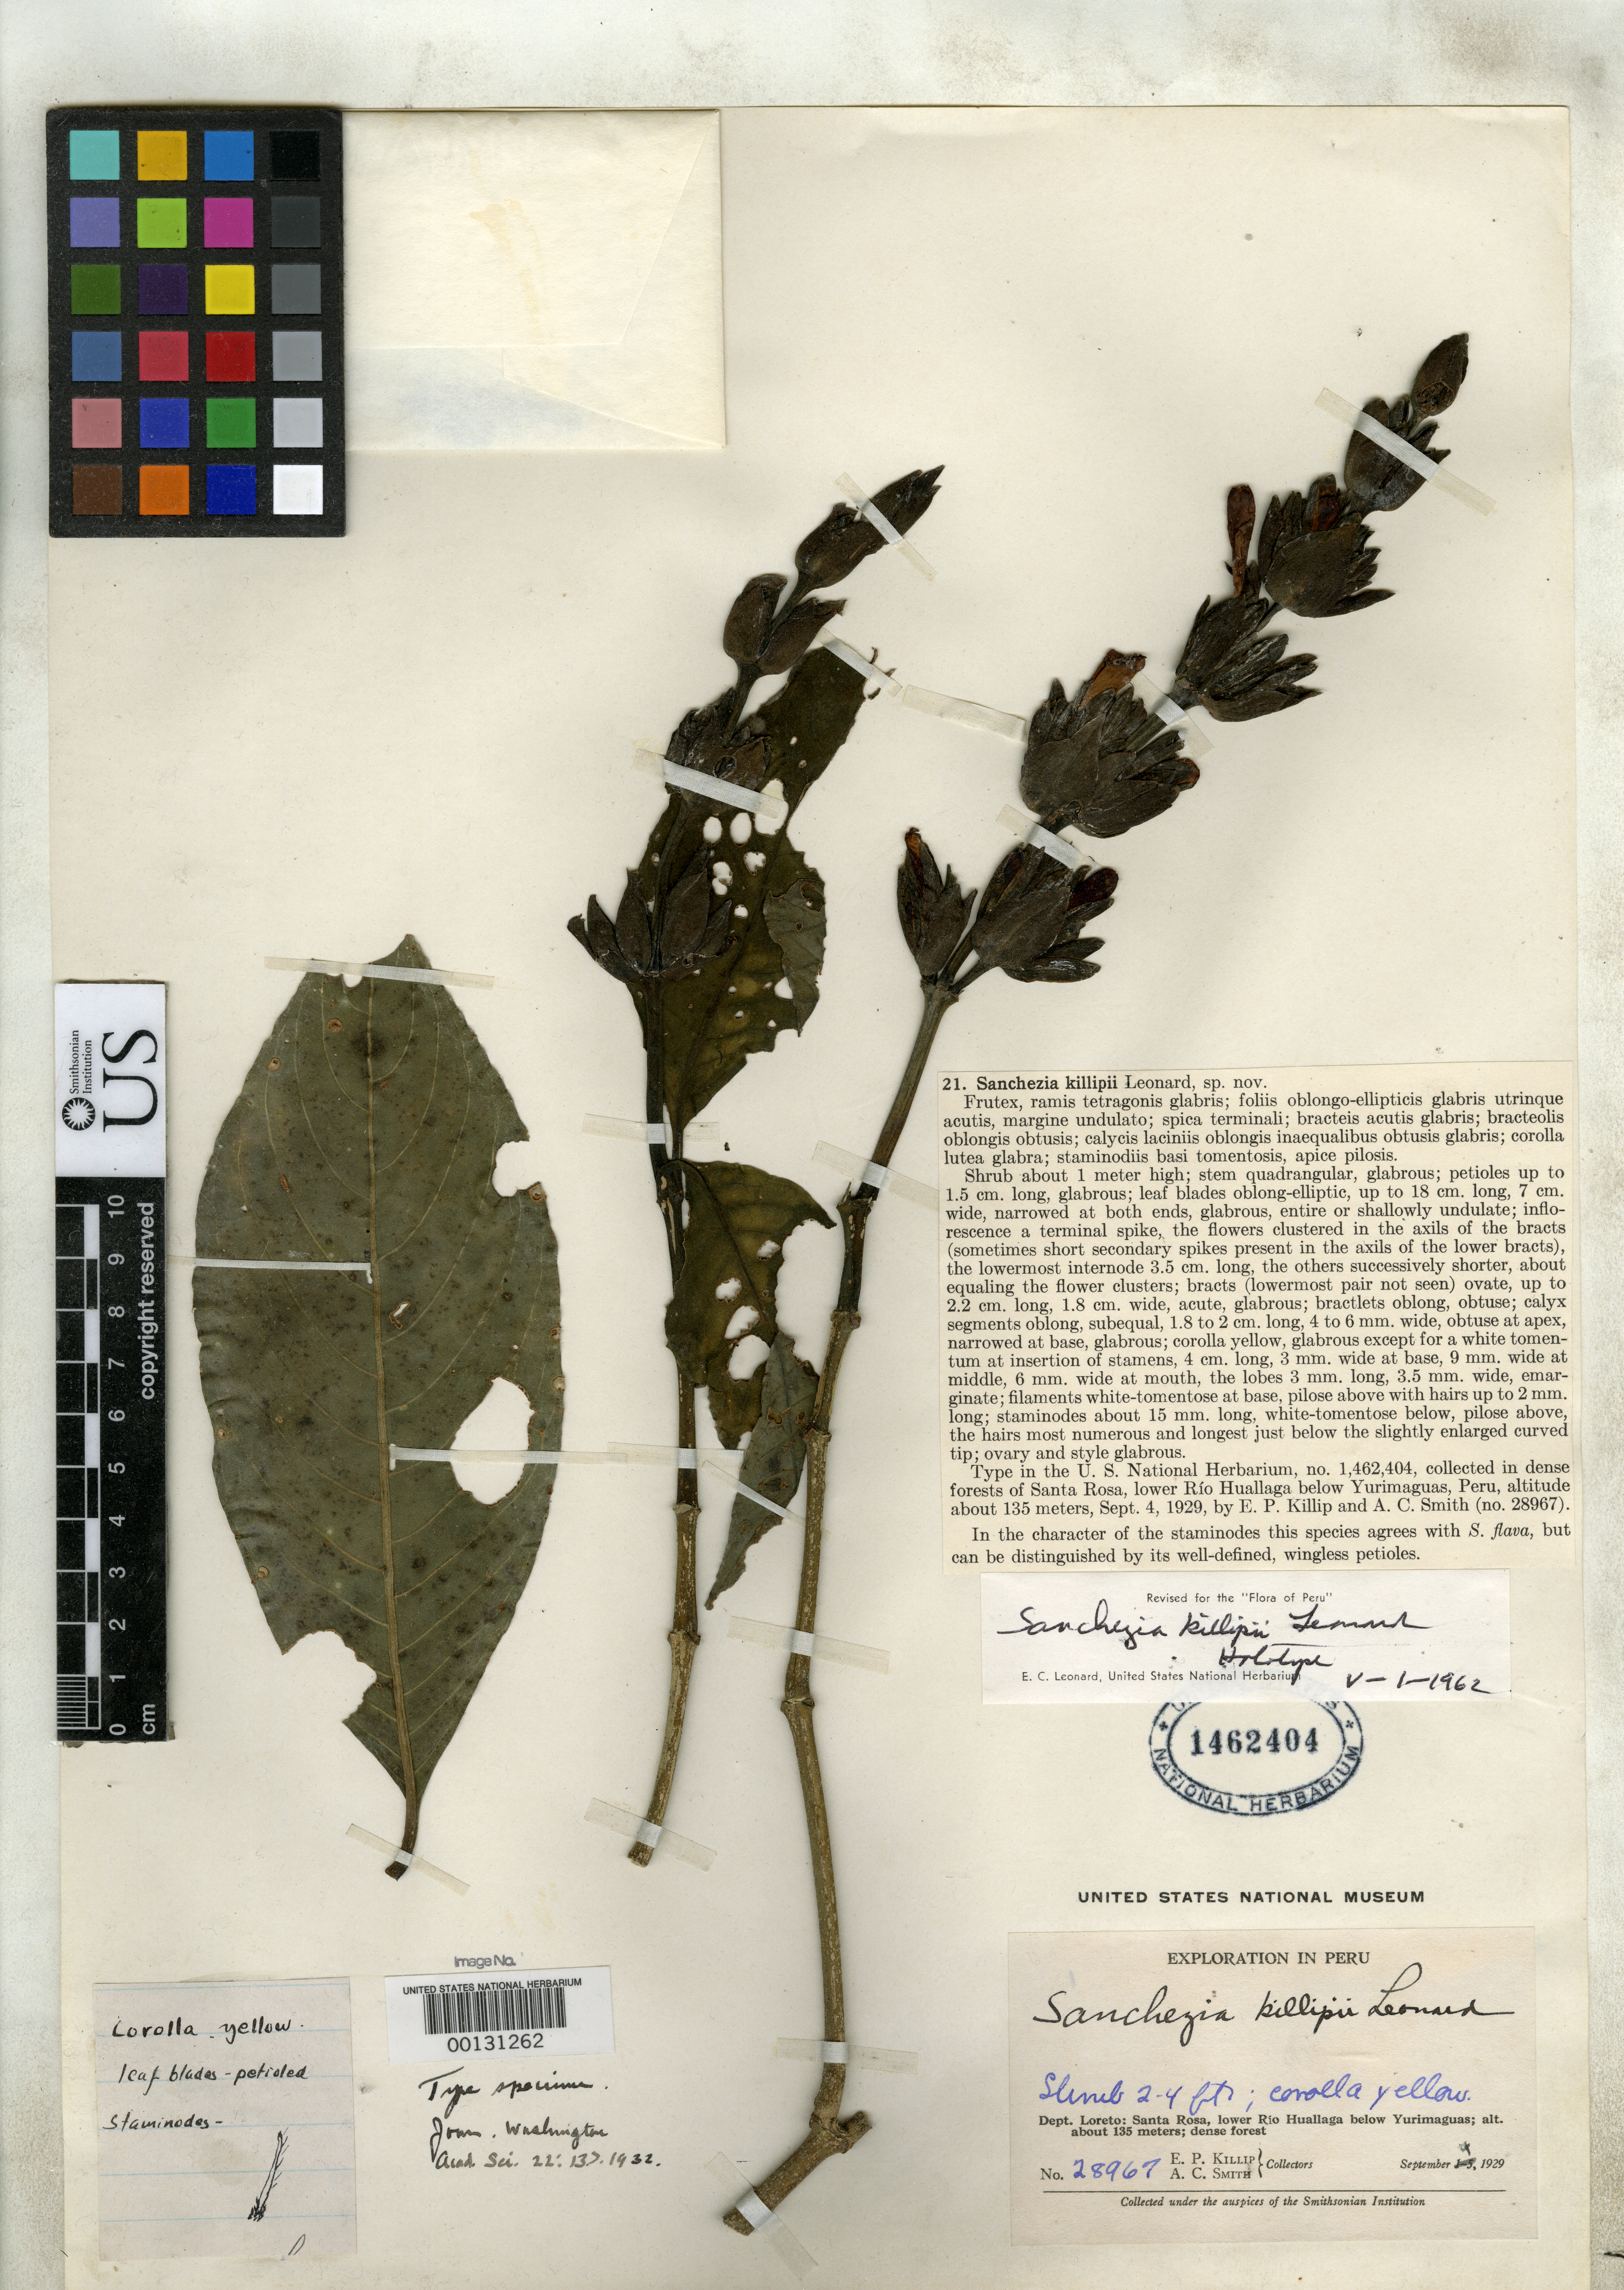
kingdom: Plantae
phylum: Tracheophyta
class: Magnoliopsida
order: Lamiales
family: Acanthaceae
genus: Sanchezia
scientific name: Sanchezia killipii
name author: Leonard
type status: Holotype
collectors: E. P. Killip & A. C. Smith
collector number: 28967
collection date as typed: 04 Sep 1929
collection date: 1929-09-04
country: Peru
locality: Santa Rosa, lower Río Huallaga below Yurimaguas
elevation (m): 135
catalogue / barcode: US 1462404